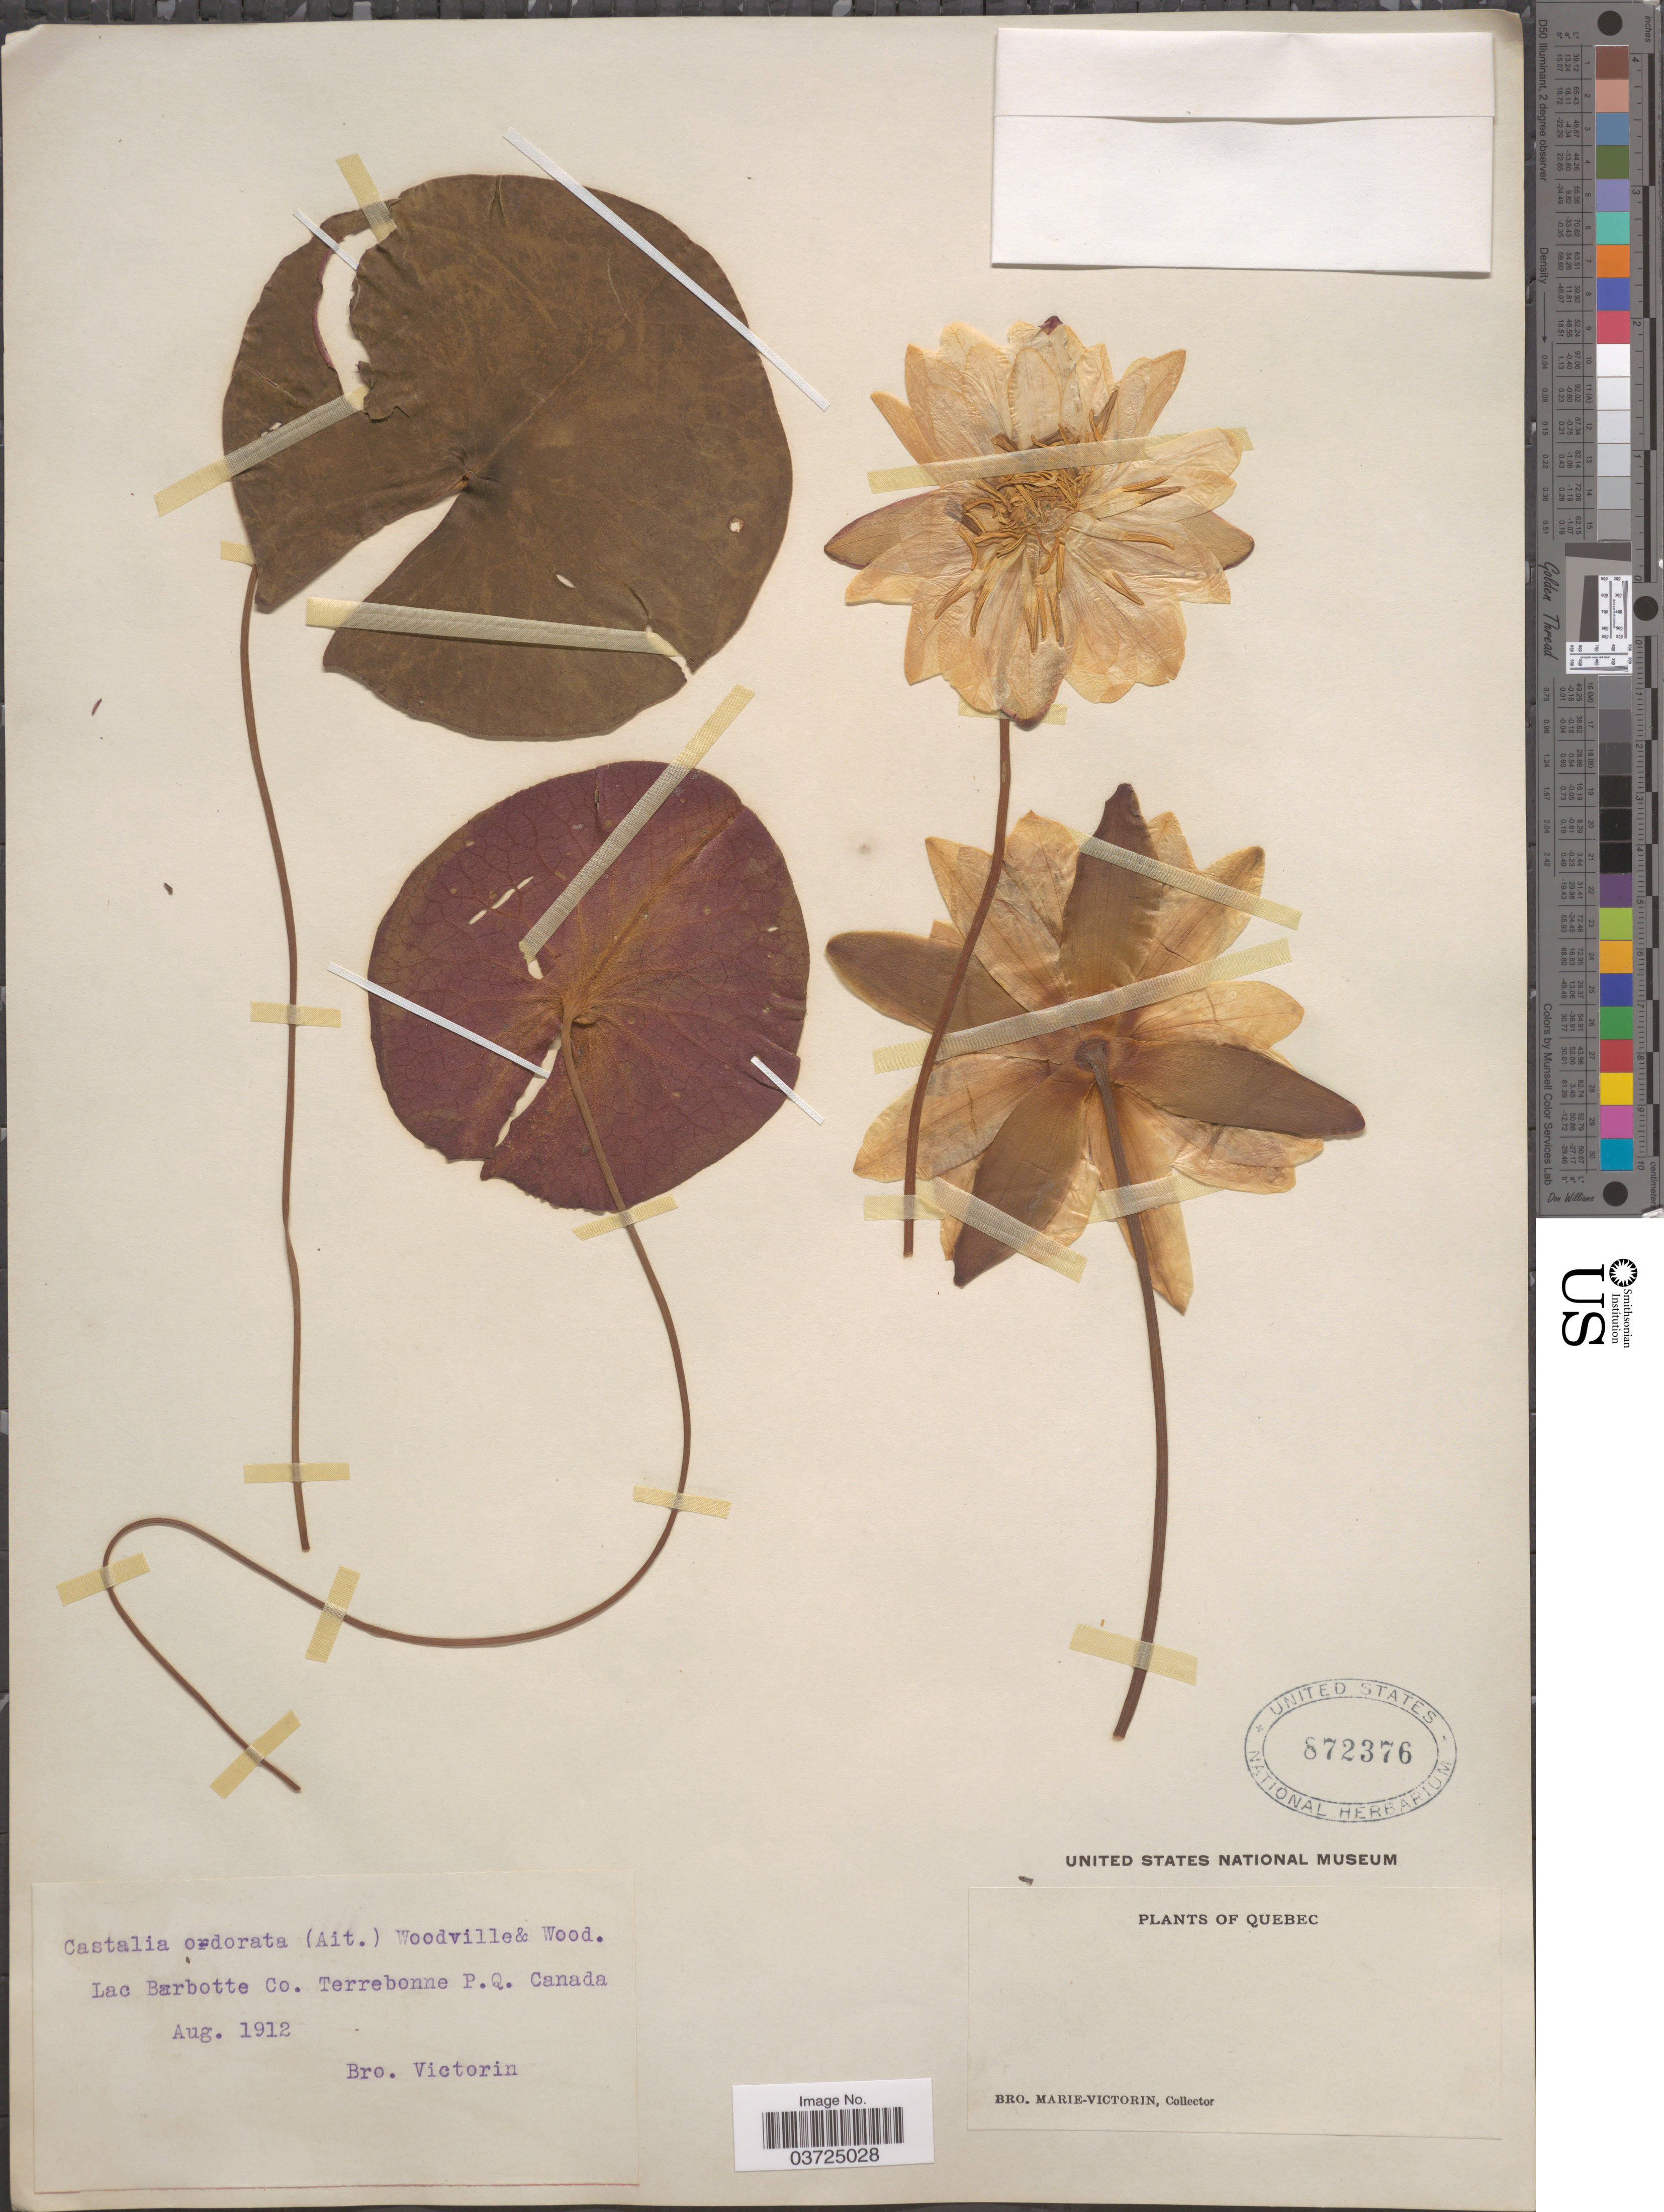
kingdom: Plantae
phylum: Tracheophyta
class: Magnoliopsida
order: Nymphaeales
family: Nymphaeaceae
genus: Nymphaea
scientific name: Nymphaea odorata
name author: Aiton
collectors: Fr. Marie-Victorin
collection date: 1912-08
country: Canada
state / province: Quebec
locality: Lac Barbotte Co. Terrebonne P. Q.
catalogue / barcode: US 872376